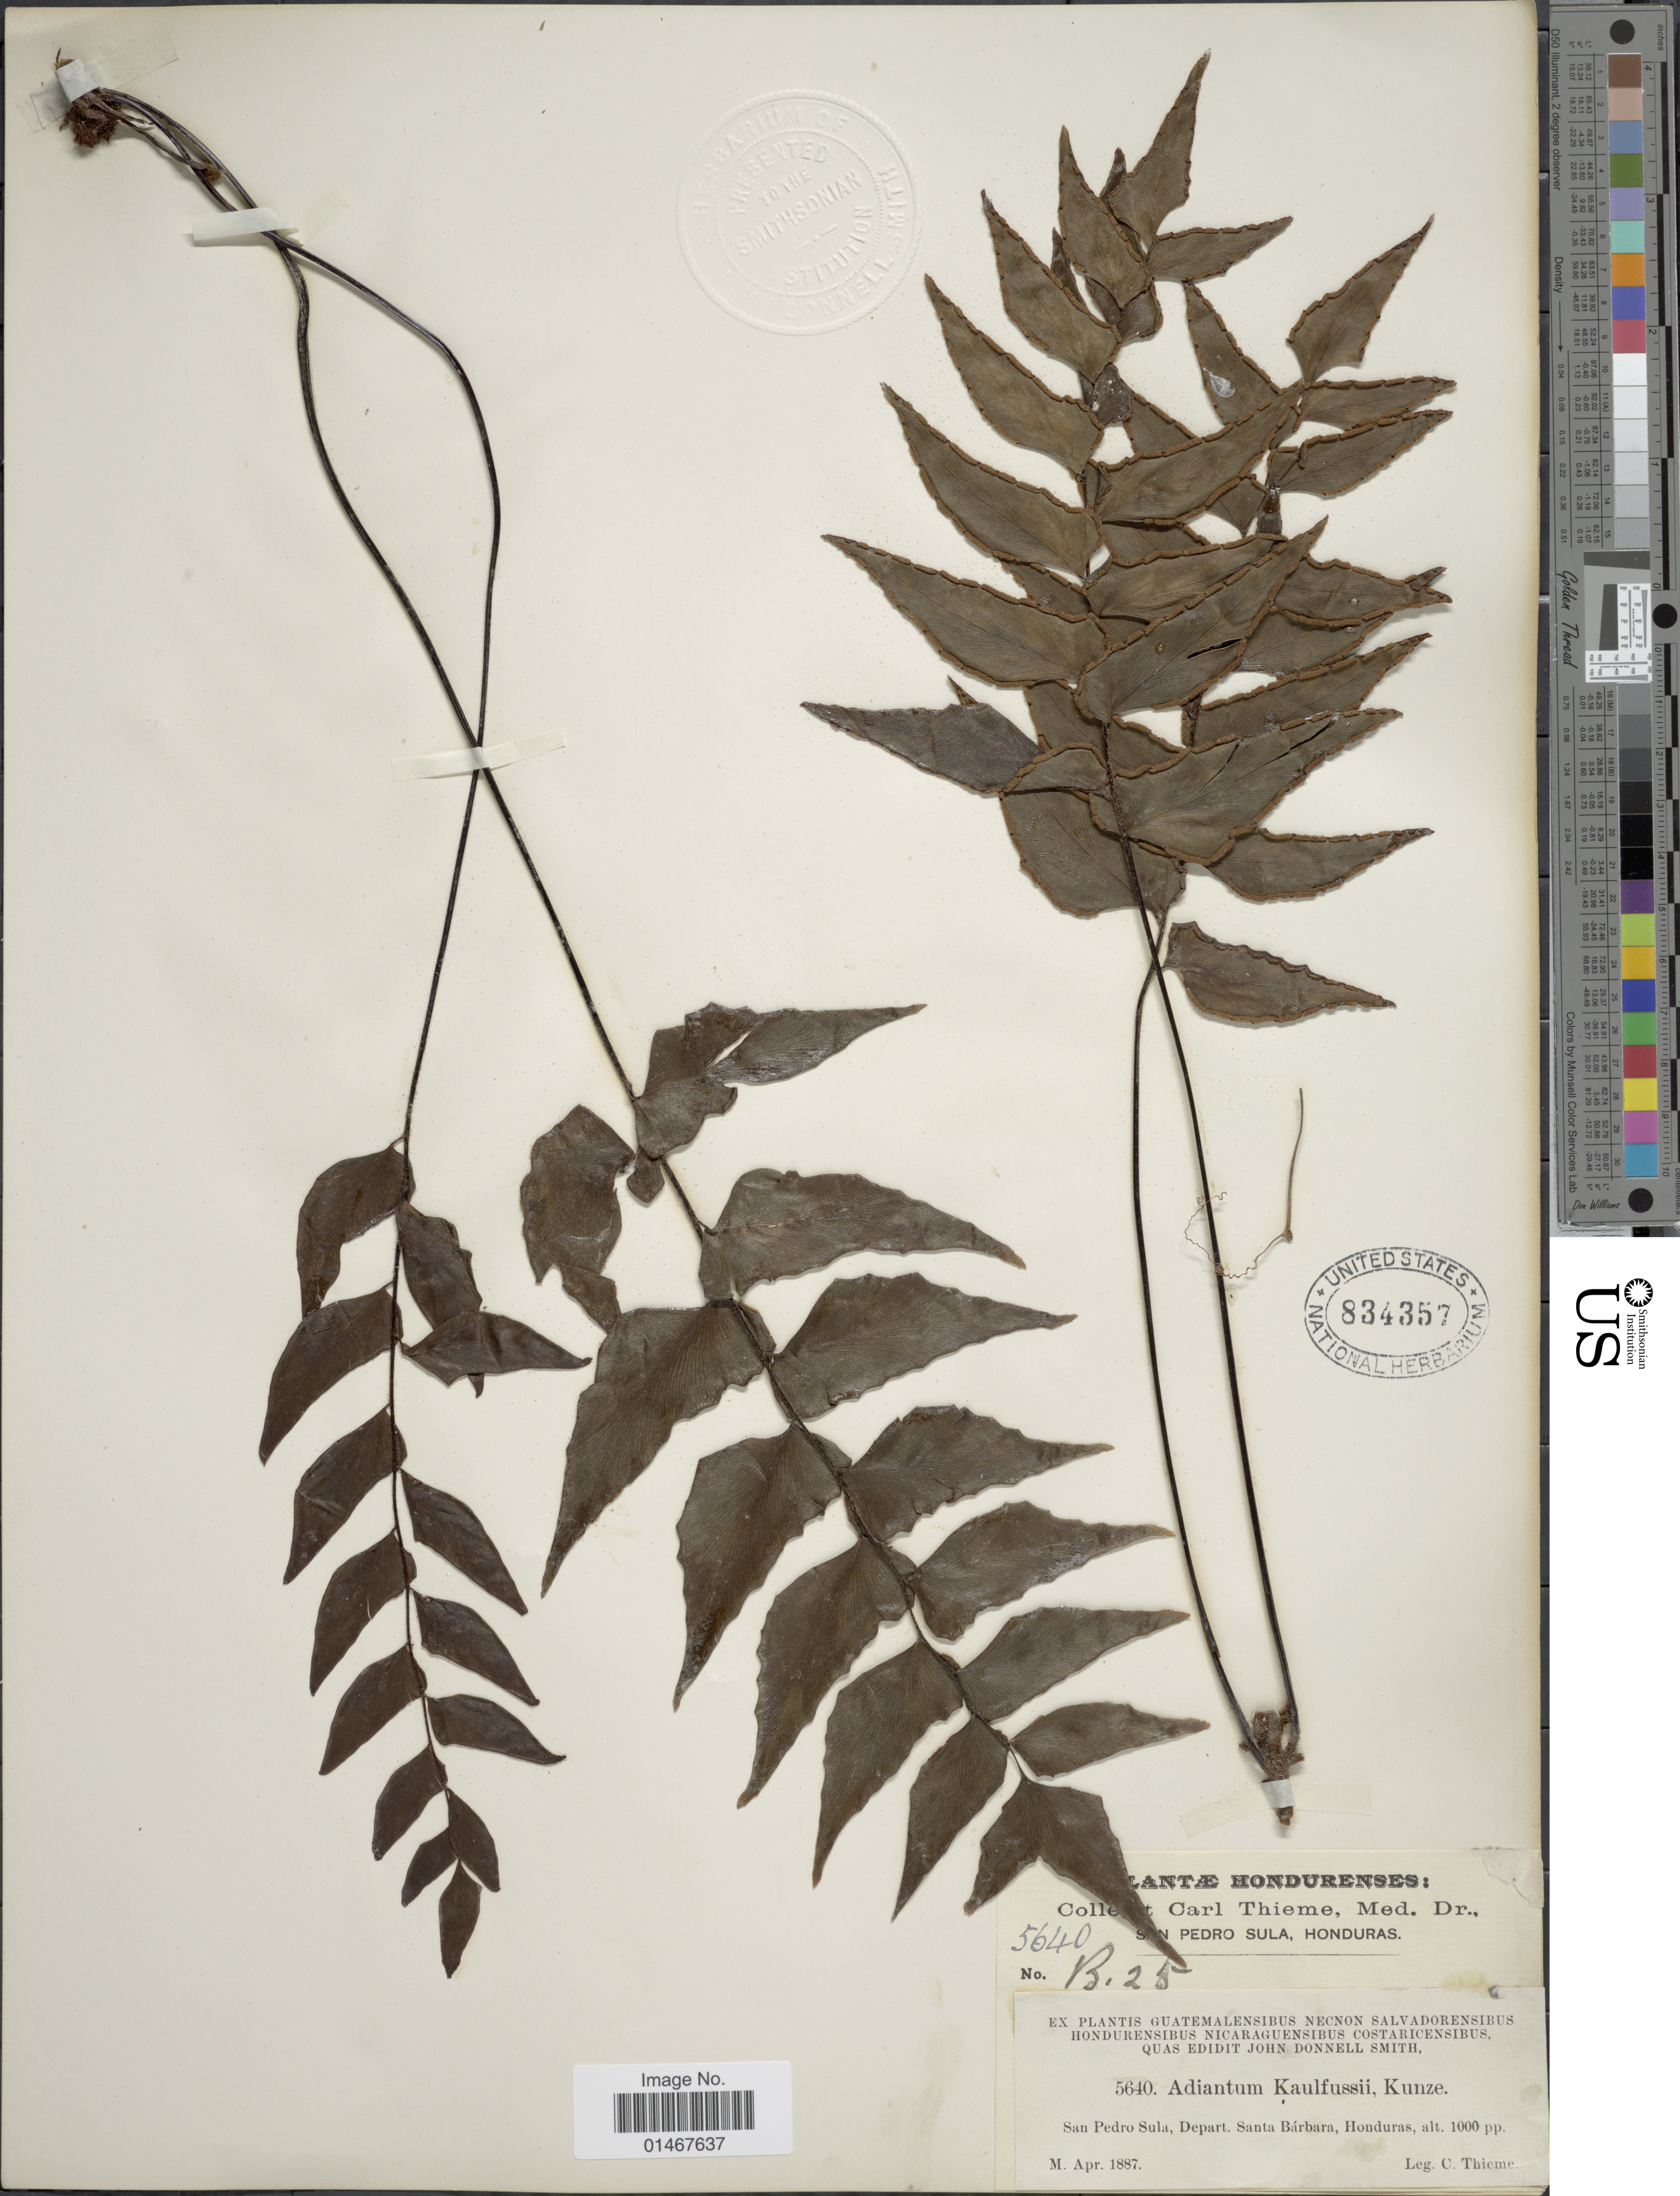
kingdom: Plantae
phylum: Tracheophyta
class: Polypodiopsida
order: Polypodiales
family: Pteridaceae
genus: Adiantum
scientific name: Adiantum petiolatum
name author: Desv.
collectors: C. Thieme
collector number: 5640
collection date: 1887-04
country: Honduras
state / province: Santa Bárbara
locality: San Pedro Sula, Depart Santa Bárbara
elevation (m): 305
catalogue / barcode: US 834357